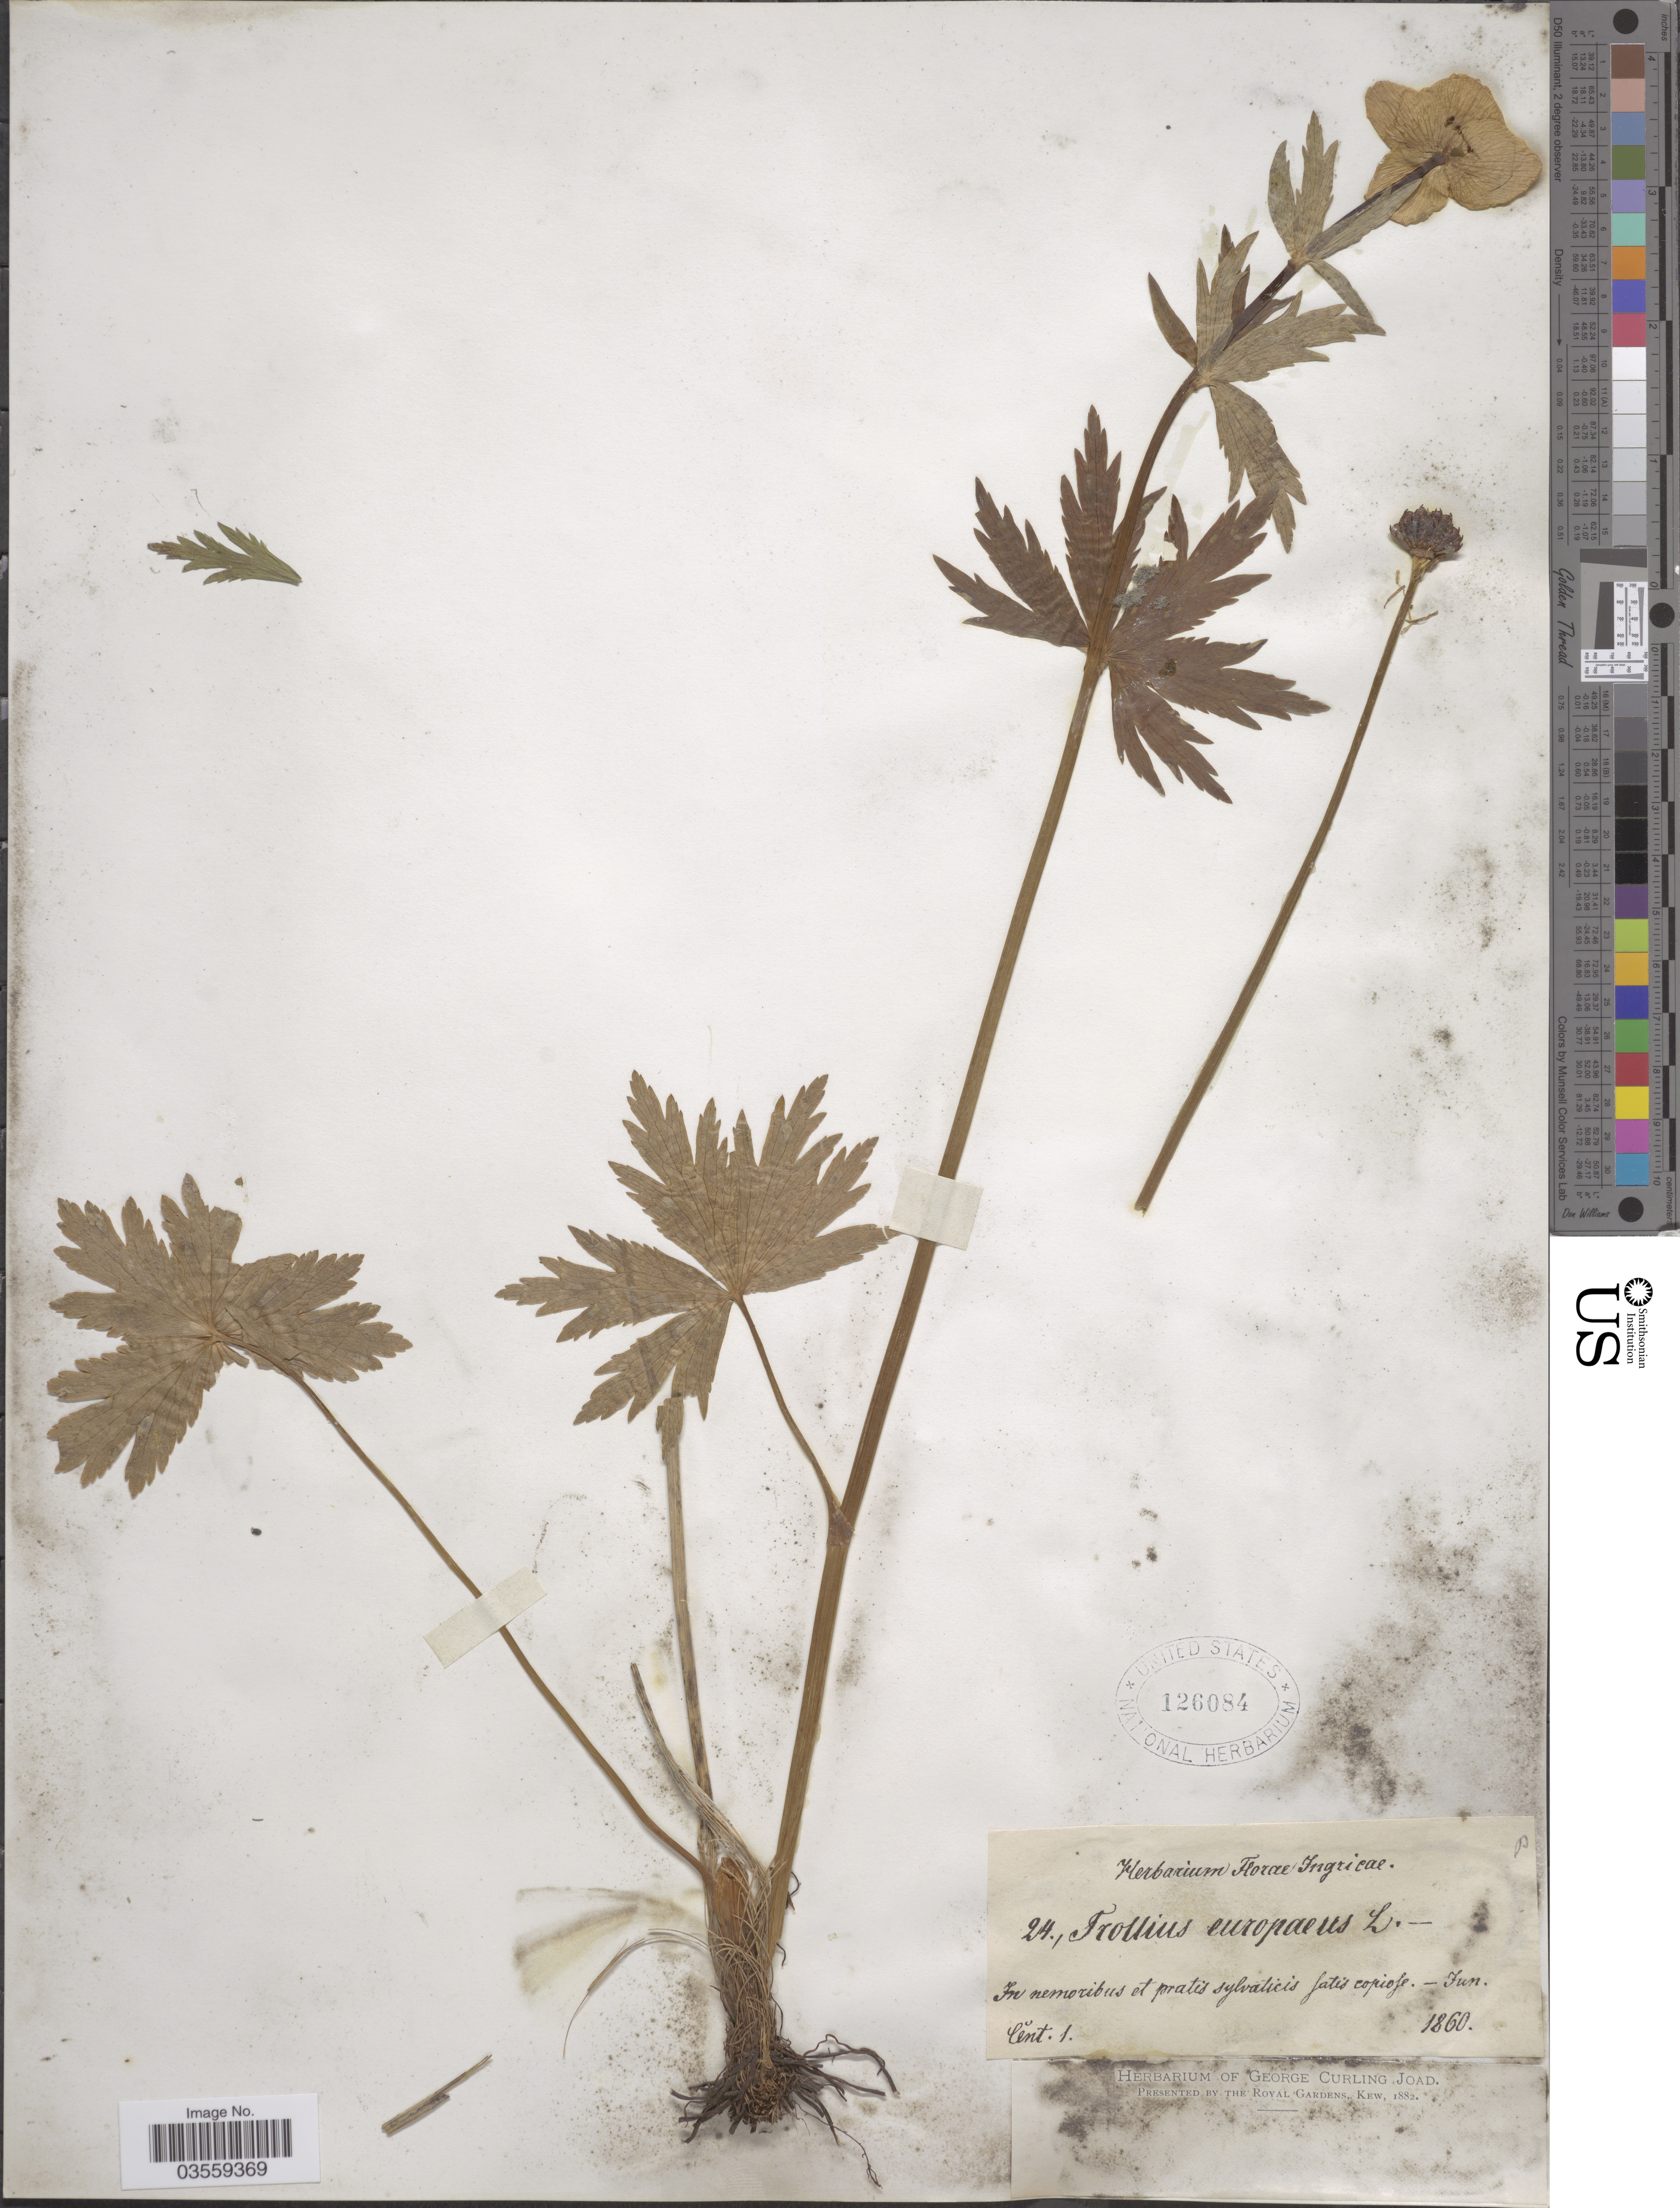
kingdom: Plantae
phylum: Tracheophyta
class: Magnoliopsida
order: Ranunculales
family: Ranunculaceae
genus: Trollius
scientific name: Trollius europaeus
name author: L.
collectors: ex herb. Florae Ingricae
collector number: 24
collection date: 1860-06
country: Russian Federation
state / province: Leningrad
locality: In nemoribus et pratis sylvaticis satis copiose.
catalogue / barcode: US 126084